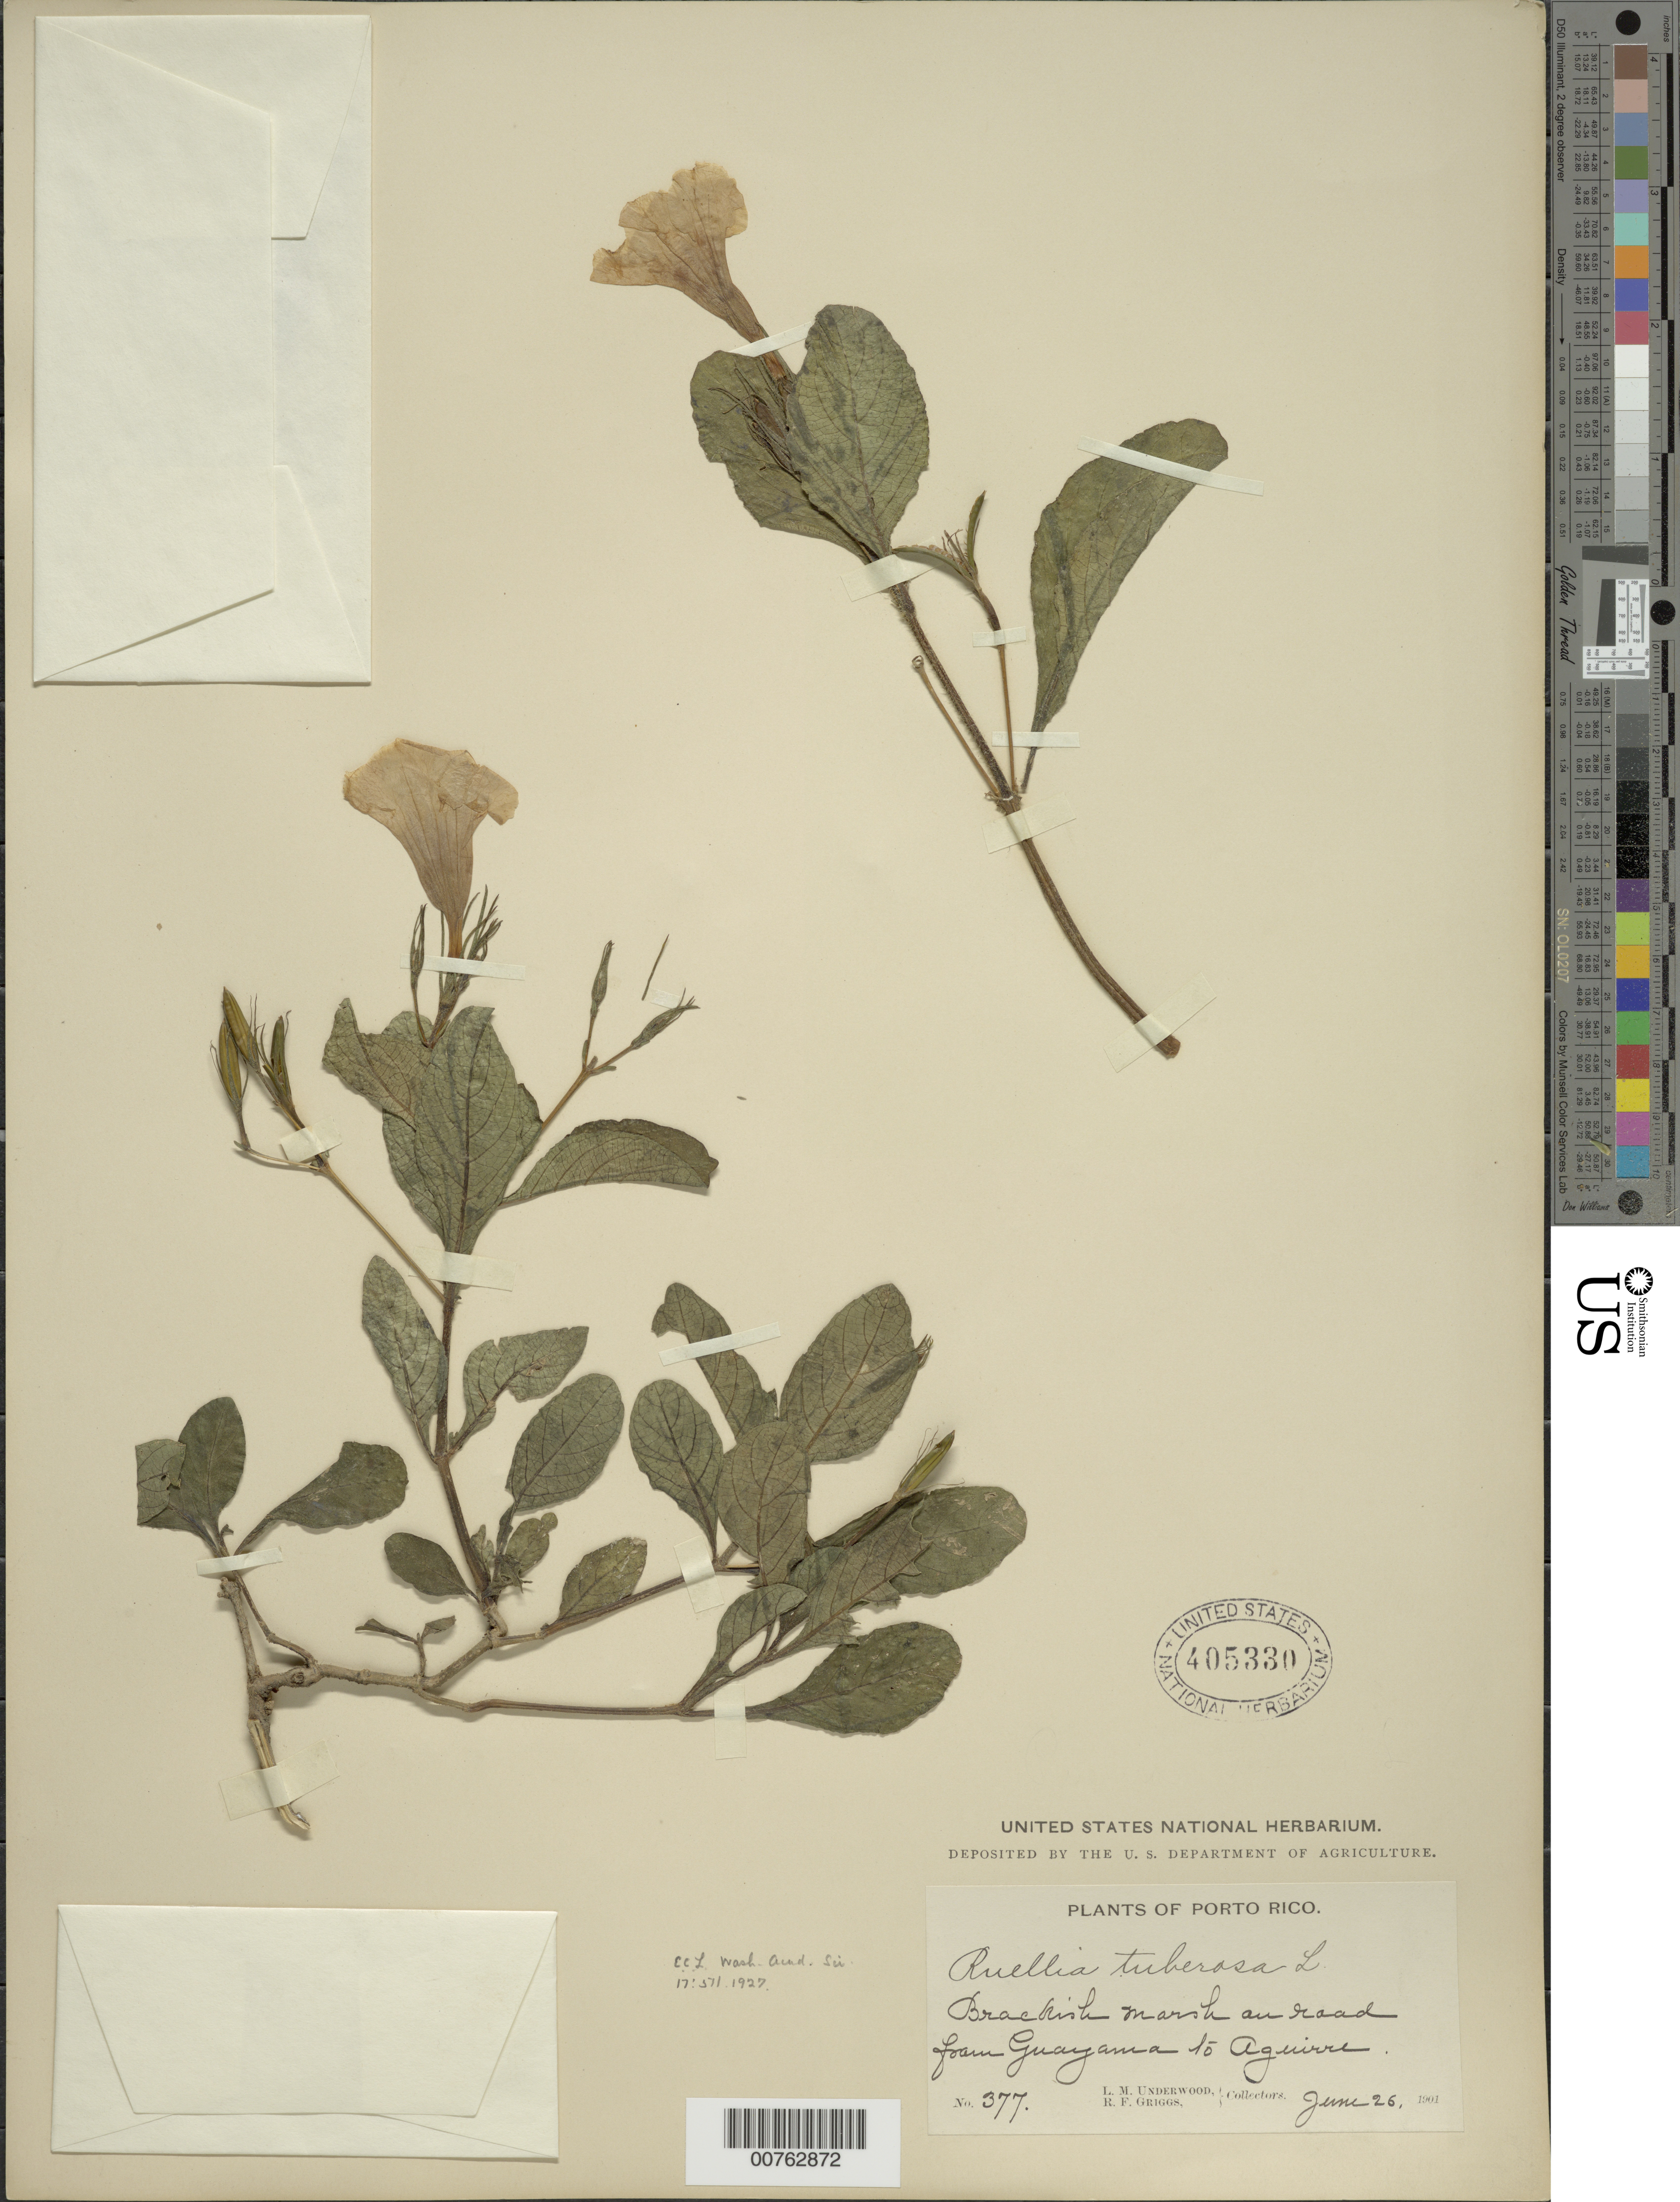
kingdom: Plantae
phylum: Tracheophyta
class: Magnoliopsida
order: Lamiales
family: Acanthaceae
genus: Ruellia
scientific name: Ruellia tuberosa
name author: L.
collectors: L. M. Underwood & R. F. Griggs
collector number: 377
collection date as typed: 26 Jun 1901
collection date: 1901-06-26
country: Puerto Rico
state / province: Guayama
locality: From Guayama to Aguirre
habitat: Brackish marsh on road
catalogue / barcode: US 405330